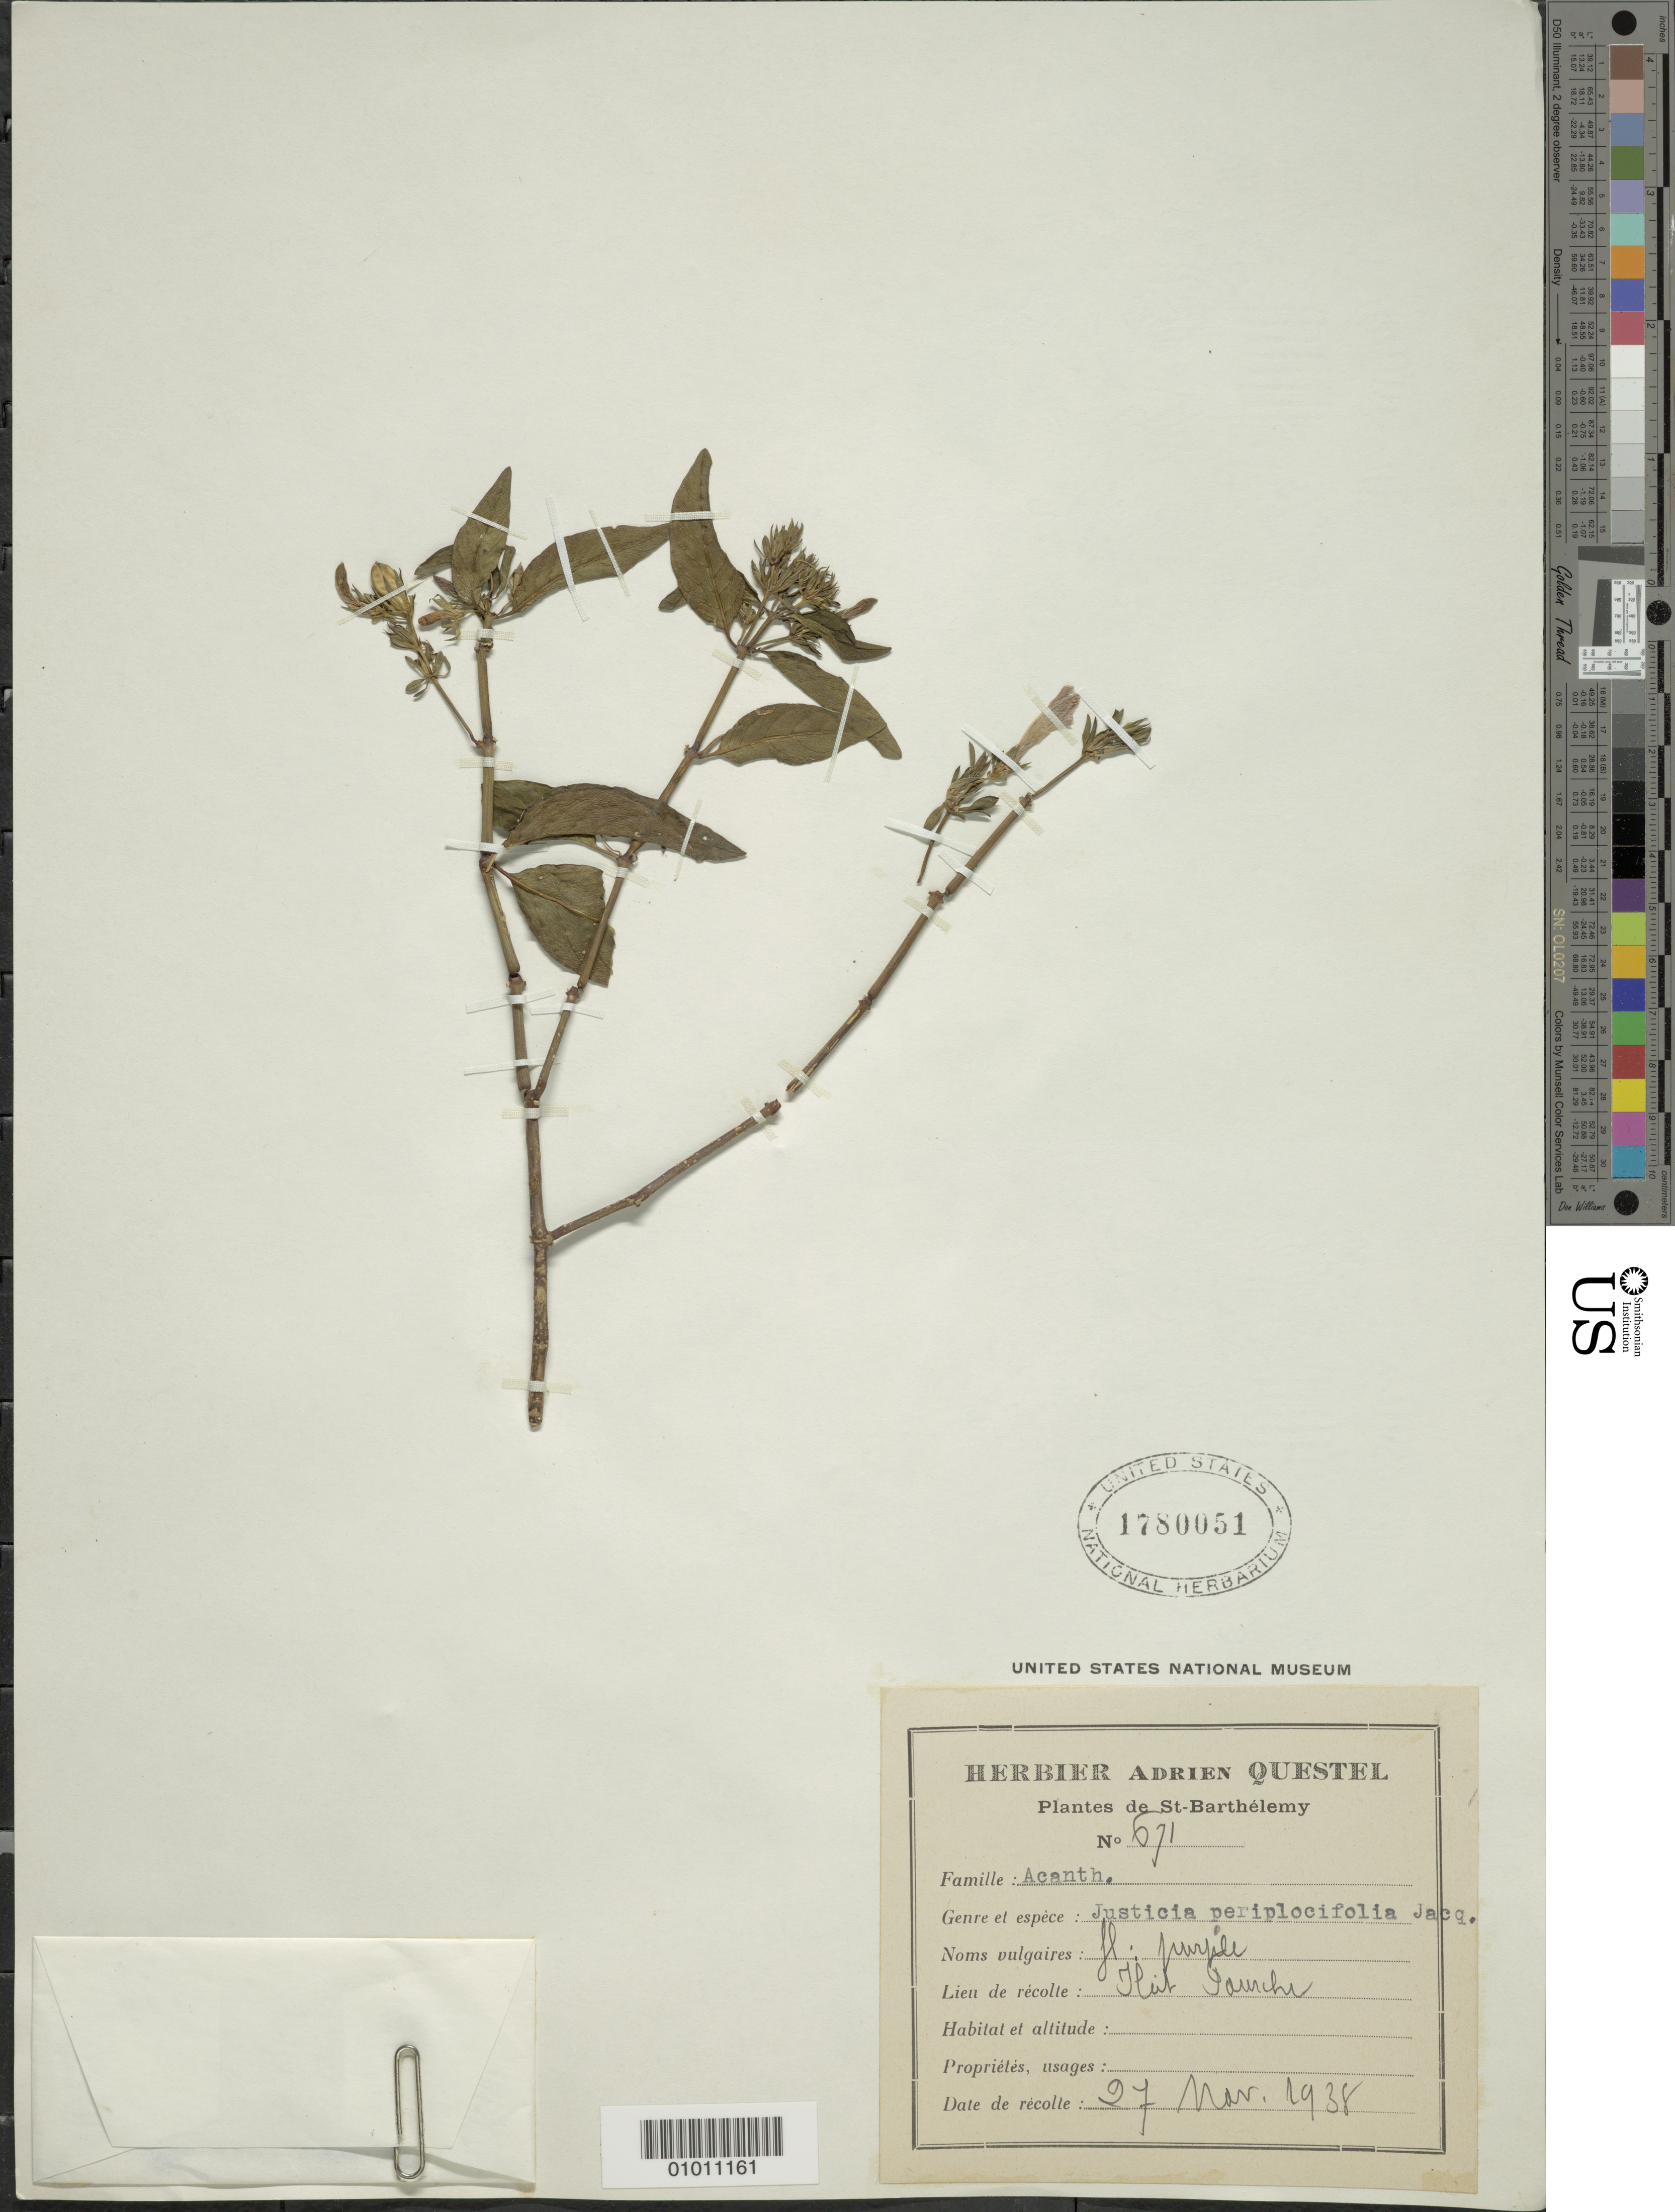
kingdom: Plantae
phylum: Tracheophyta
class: Magnoliopsida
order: Lamiales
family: Acanthaceae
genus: Justicia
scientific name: Justicia sphaerosperma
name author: Vahl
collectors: A. Questel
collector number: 671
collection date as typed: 27 Mar 1938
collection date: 1938-03-27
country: Saint Barthélemy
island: St. Barthélemy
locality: Ilut Gauche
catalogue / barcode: US 1780051